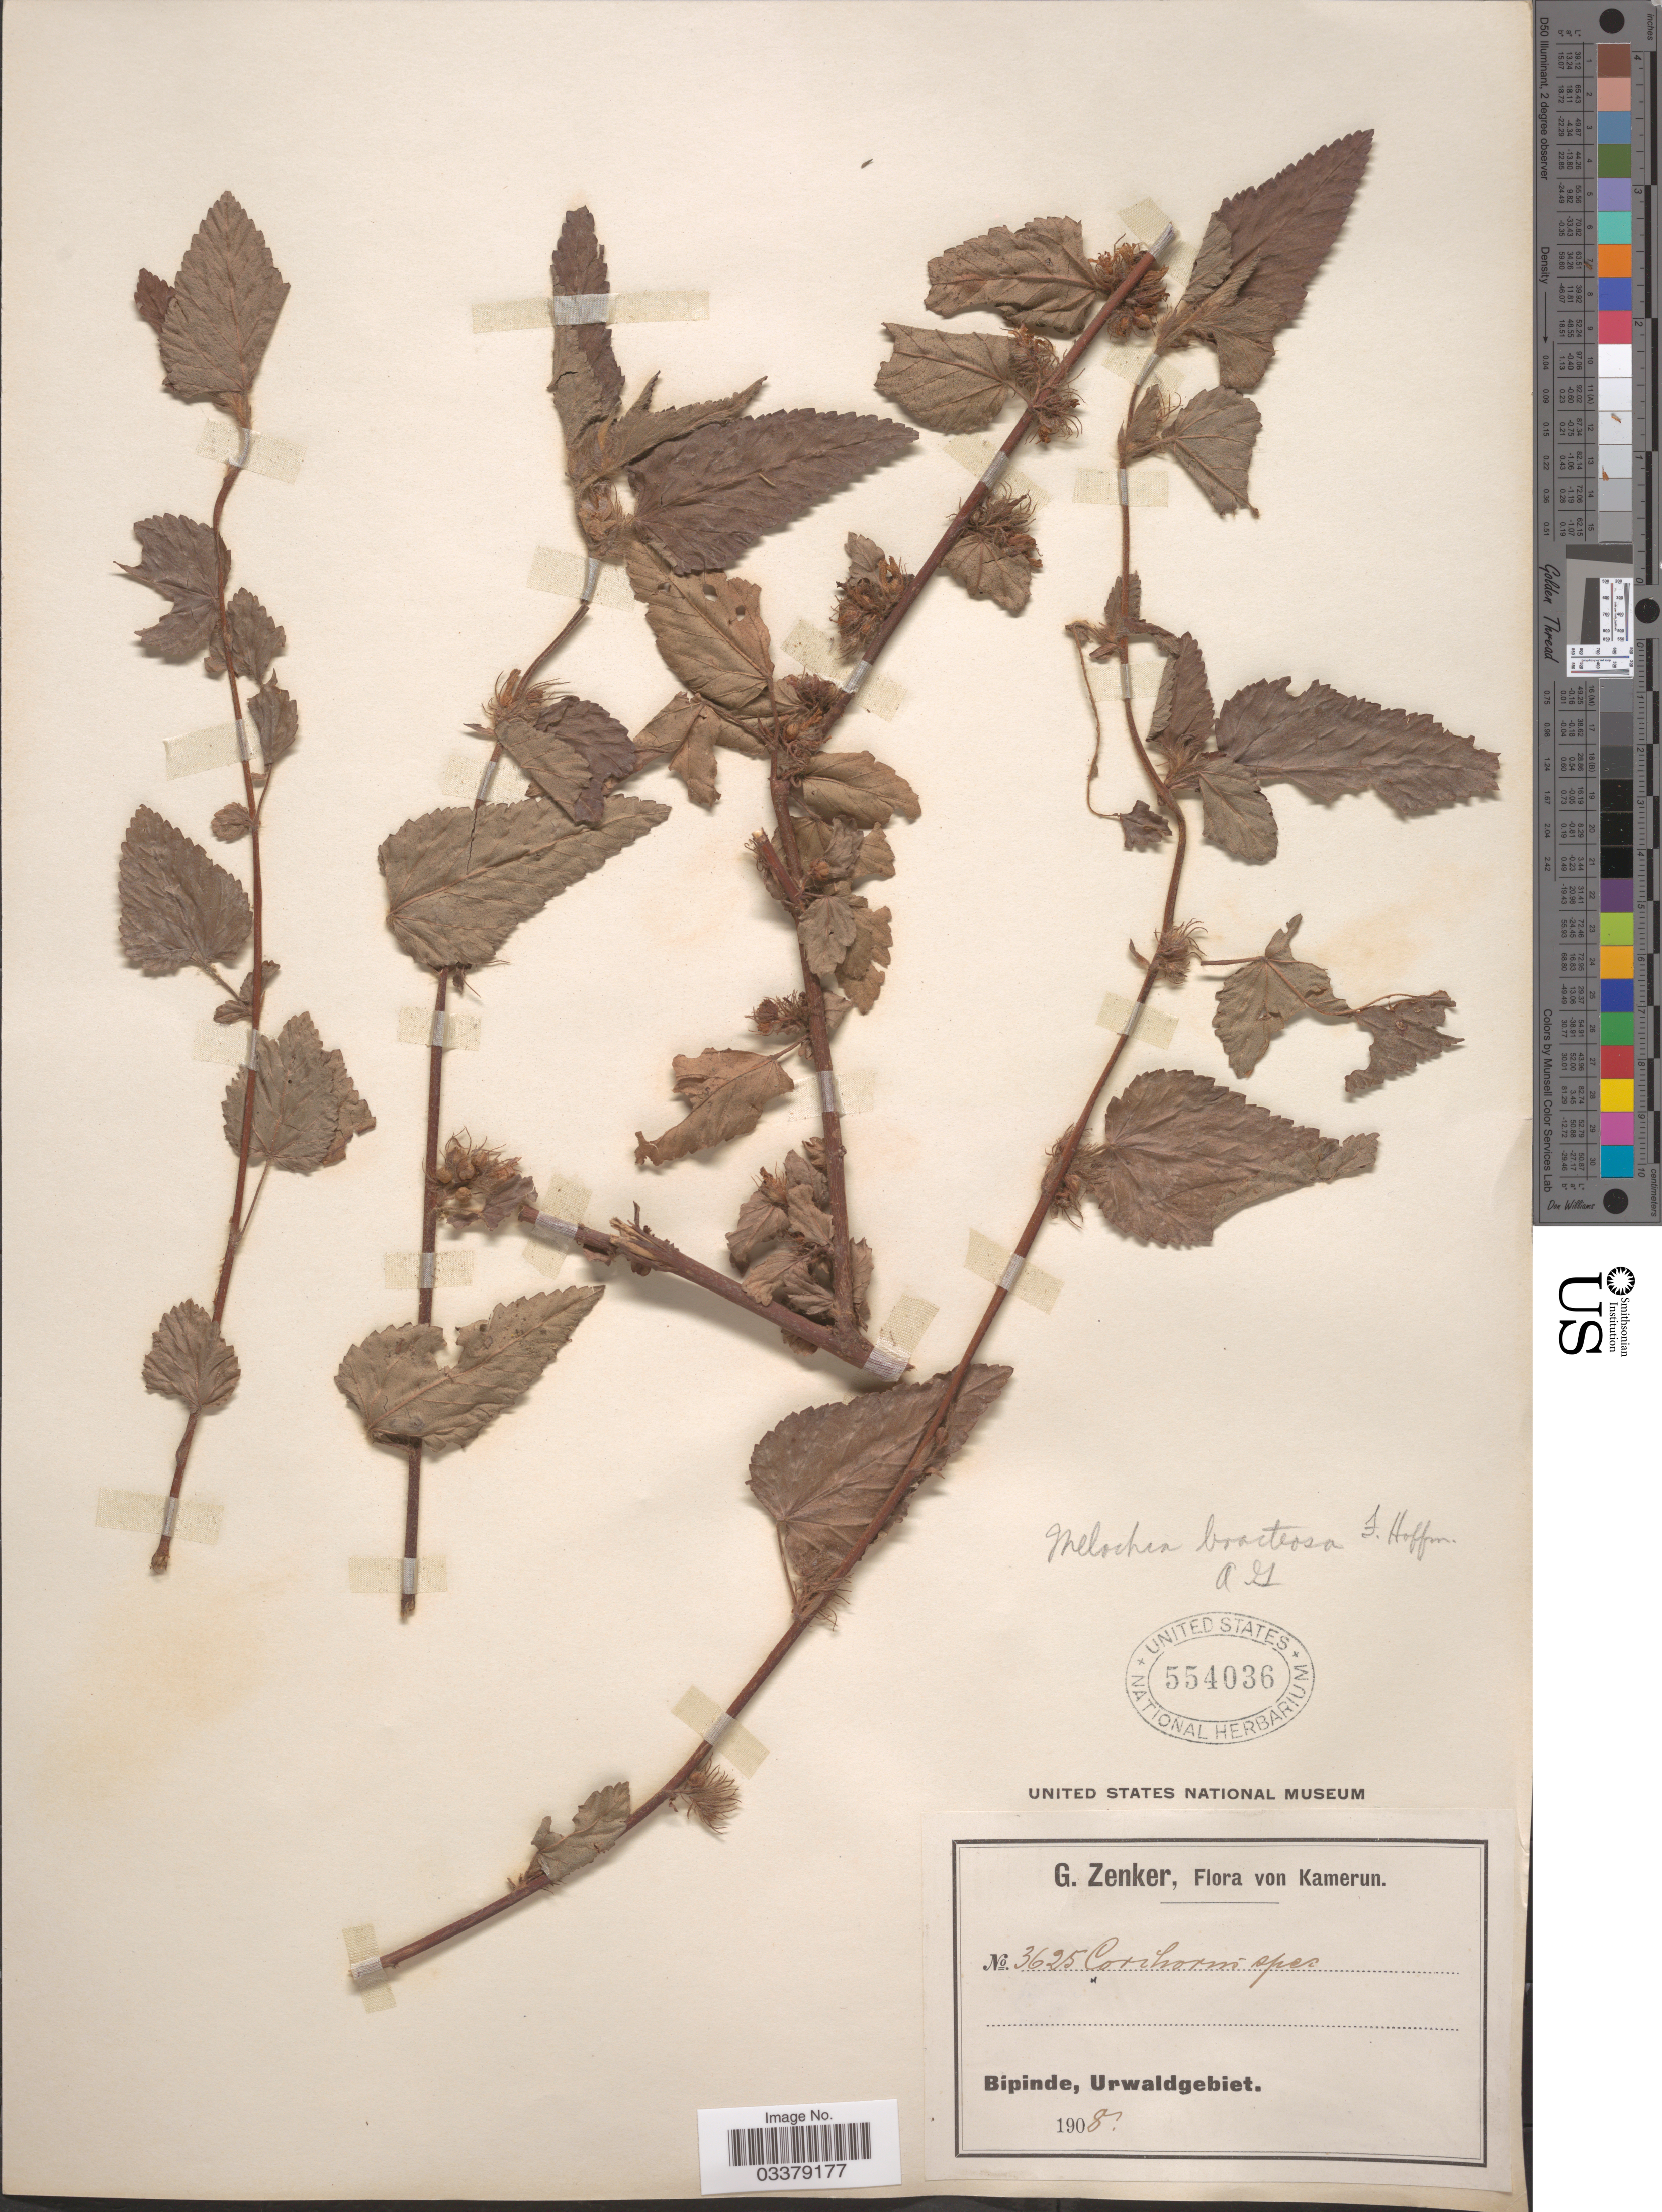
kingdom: Plantae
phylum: Tracheophyta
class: Magnoliopsida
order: Malvales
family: Malvaceae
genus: Melochia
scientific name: Melochia bracteosa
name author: Hoffmann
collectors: G. A. Zenker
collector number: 3625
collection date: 1908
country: Cameroon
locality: Bipinde, Urwaldgebiet.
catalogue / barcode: US 554036